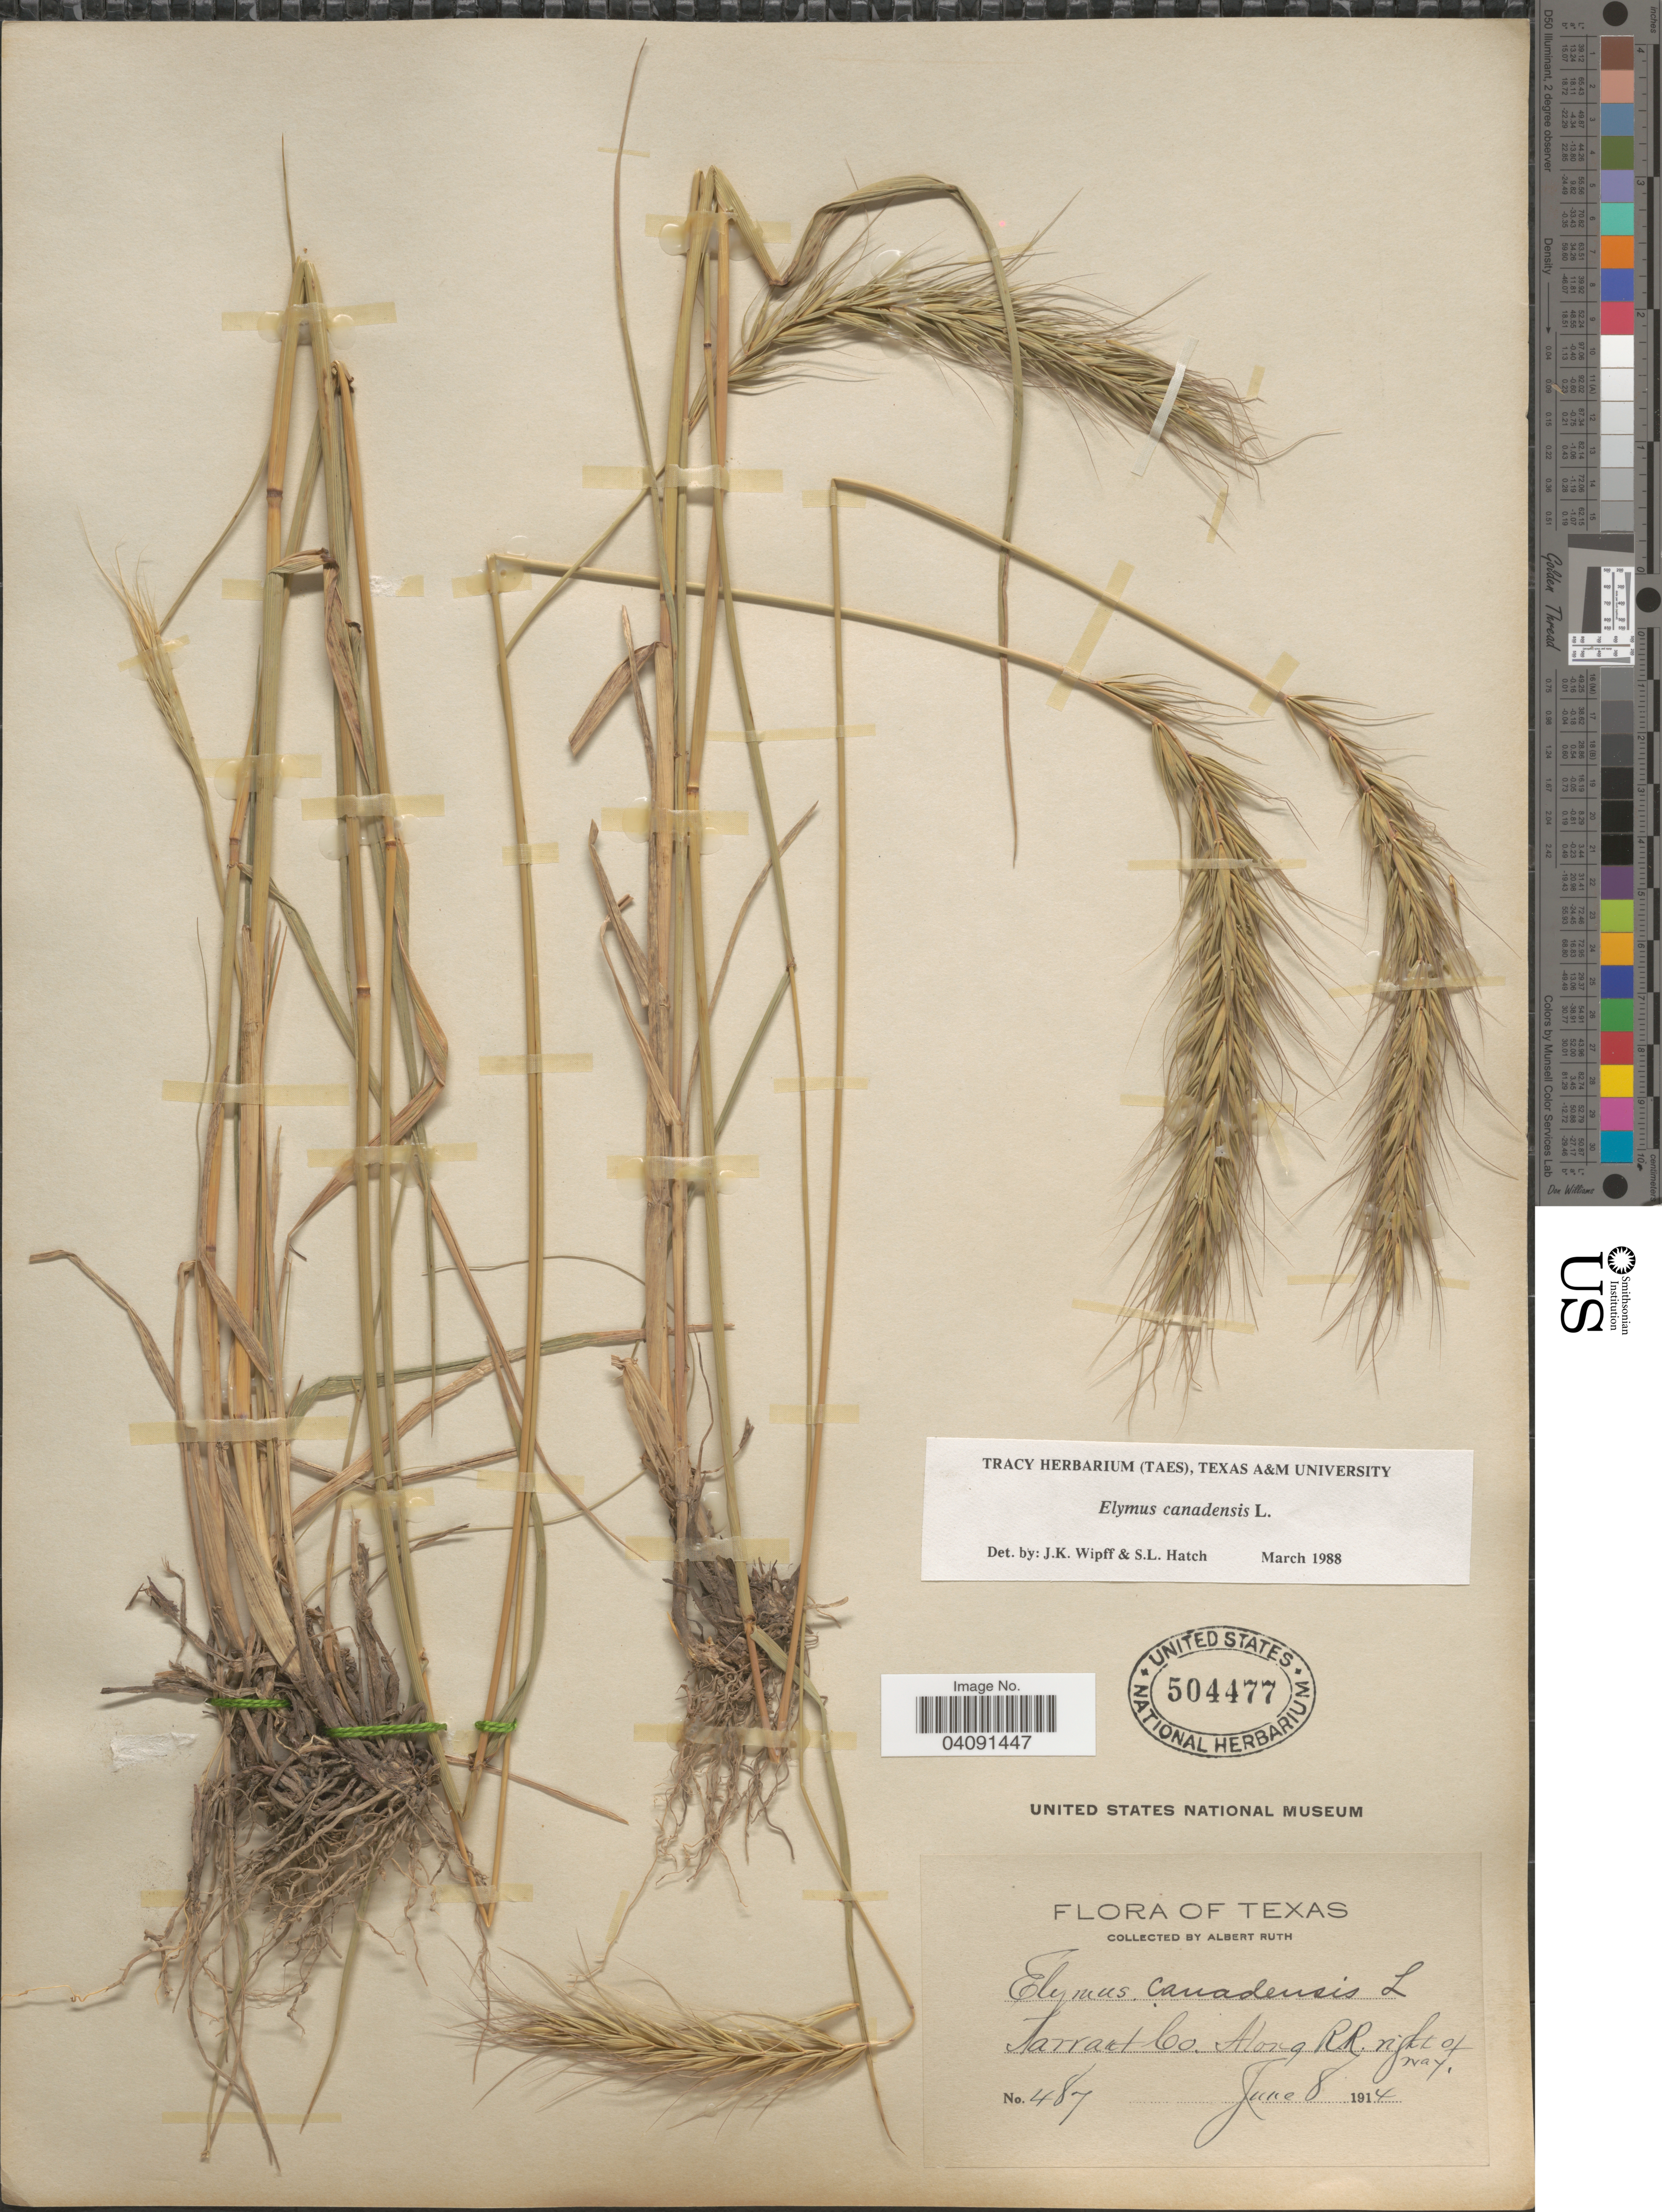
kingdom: Plantae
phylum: Tracheophyta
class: Liliopsida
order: Poales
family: Poaceae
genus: Elymus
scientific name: Elymus canadensis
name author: L.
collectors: A. Ruth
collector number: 487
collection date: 1914-06-08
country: United States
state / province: Texas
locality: Tarrant Co. Along RR. right of way.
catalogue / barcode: US 504477